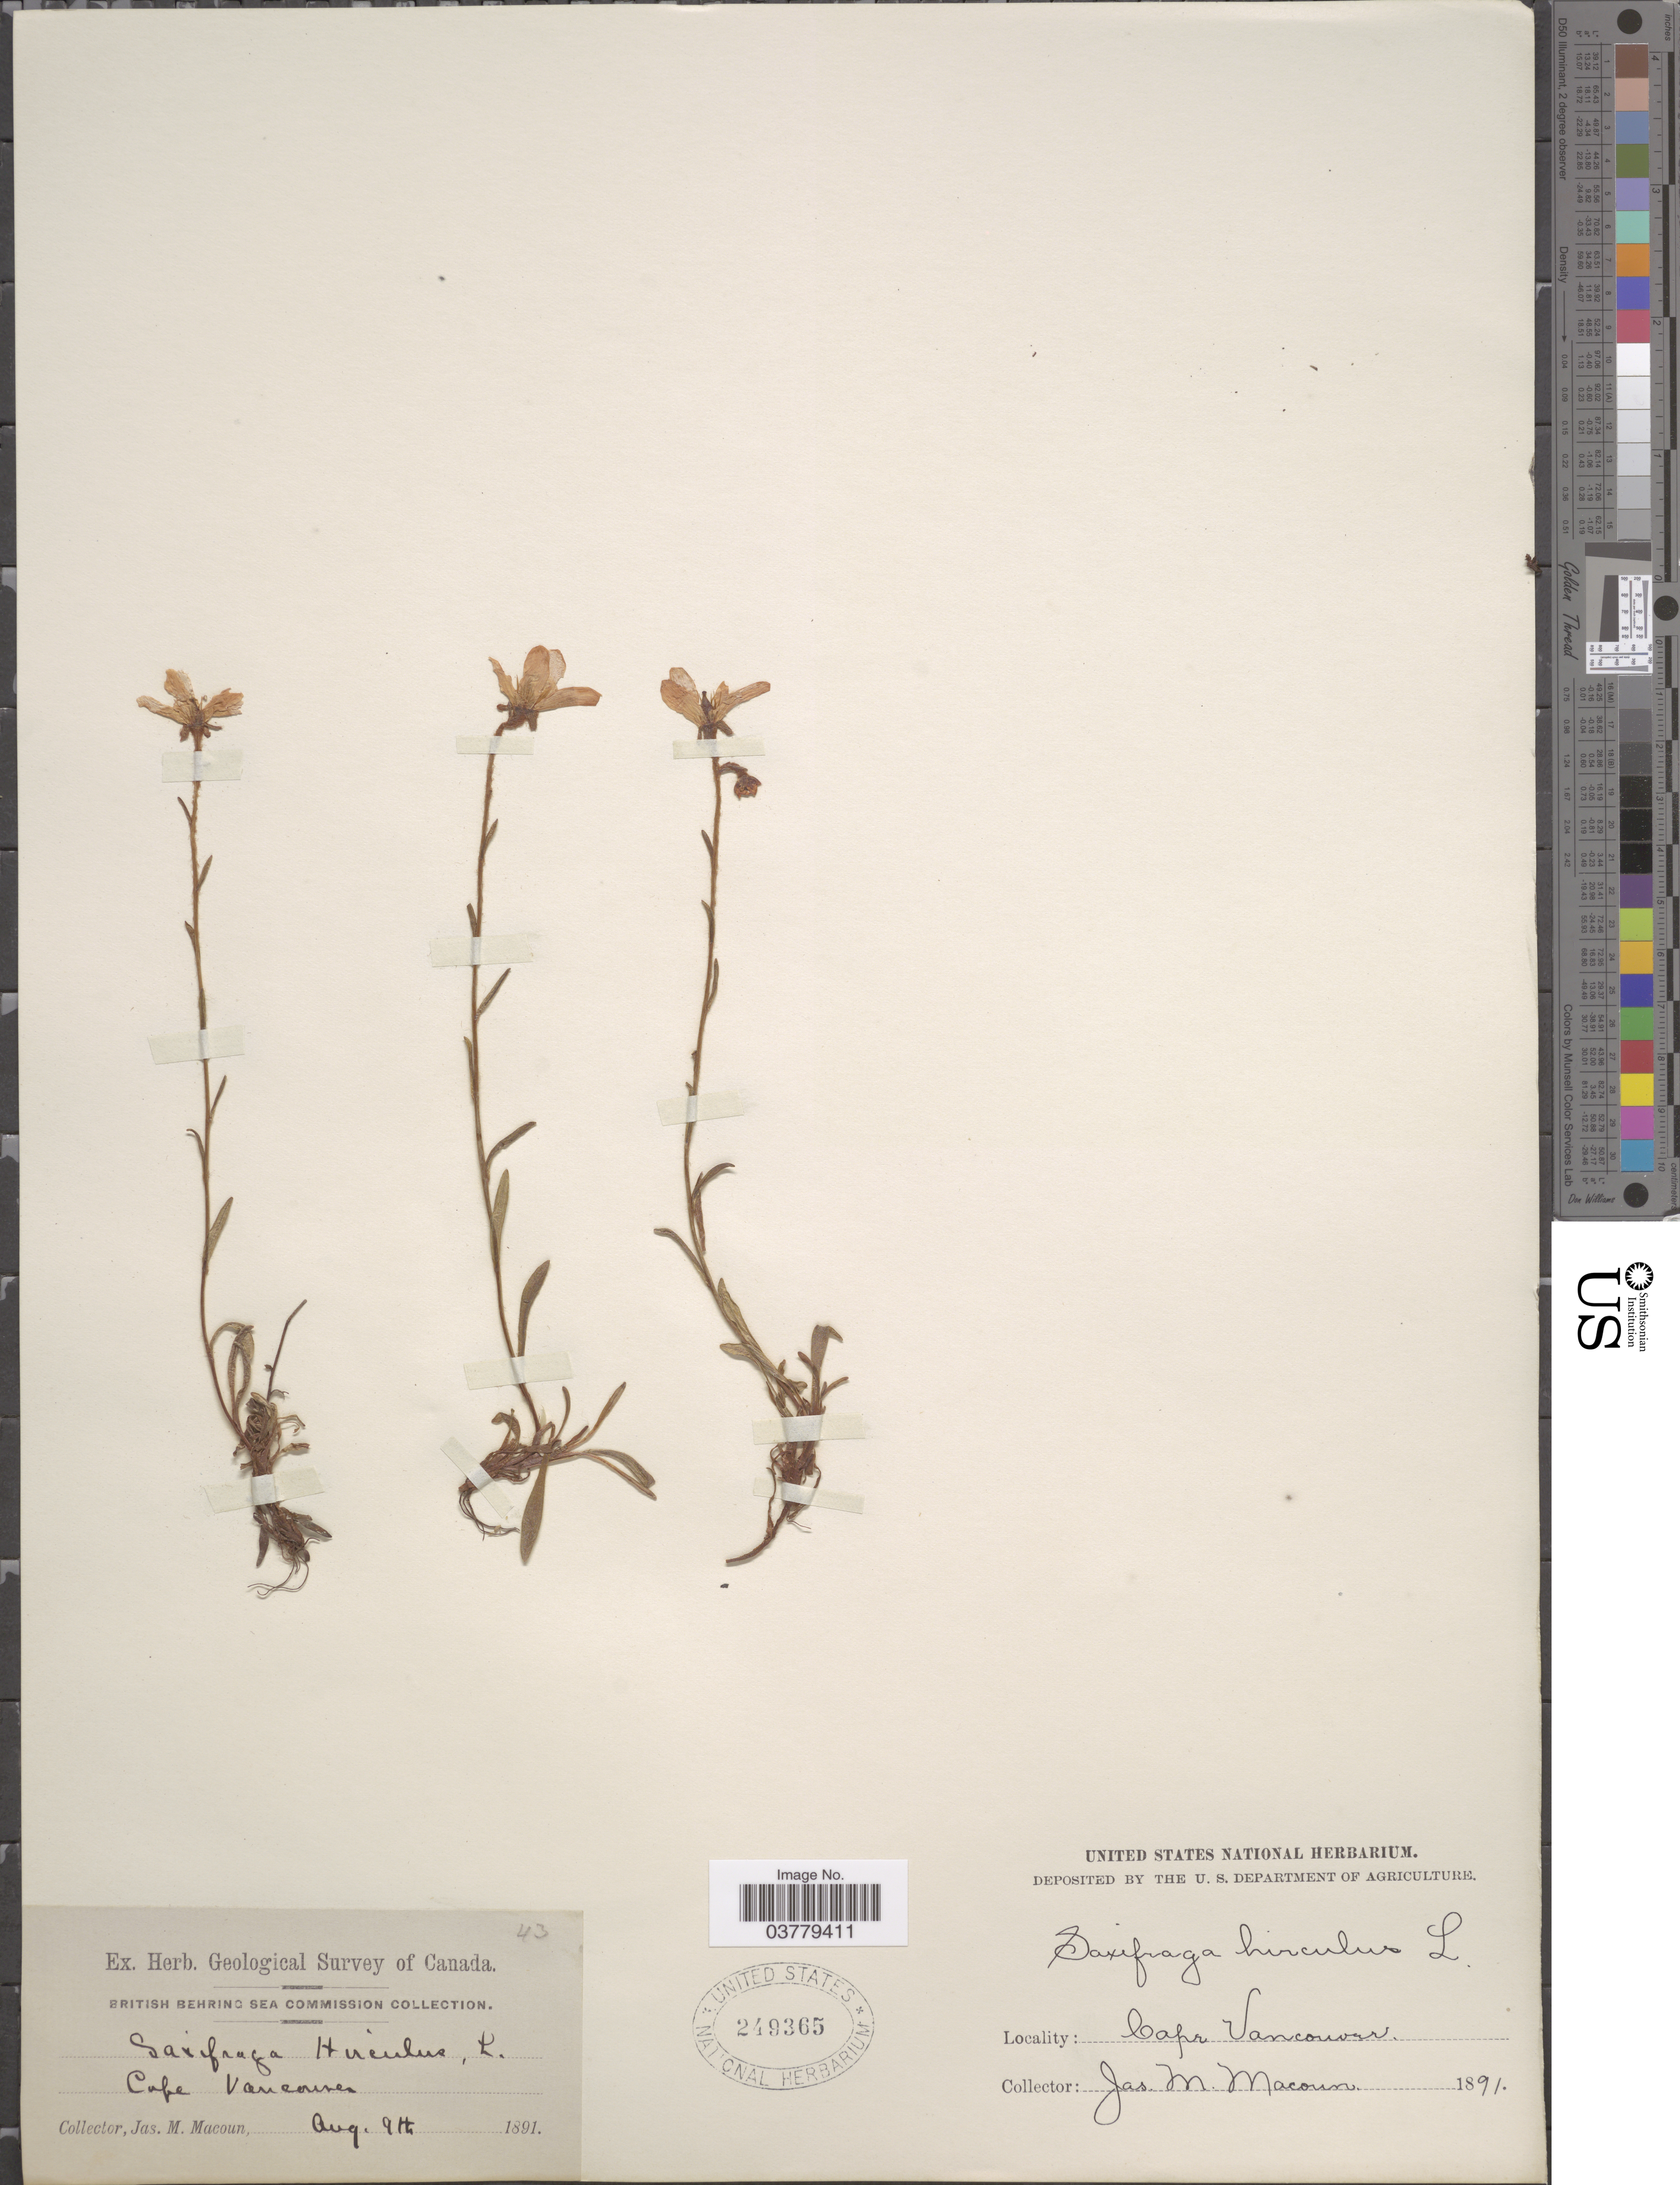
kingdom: Plantae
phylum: Tracheophyta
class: Magnoliopsida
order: Saxifragales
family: Saxifragaceae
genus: Saxifraga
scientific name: Saxifraga hirculus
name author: L.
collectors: J. M. Macoun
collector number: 43?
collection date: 1891-08-09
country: United States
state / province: Alaska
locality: Cape Vancouver.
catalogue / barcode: US 249365